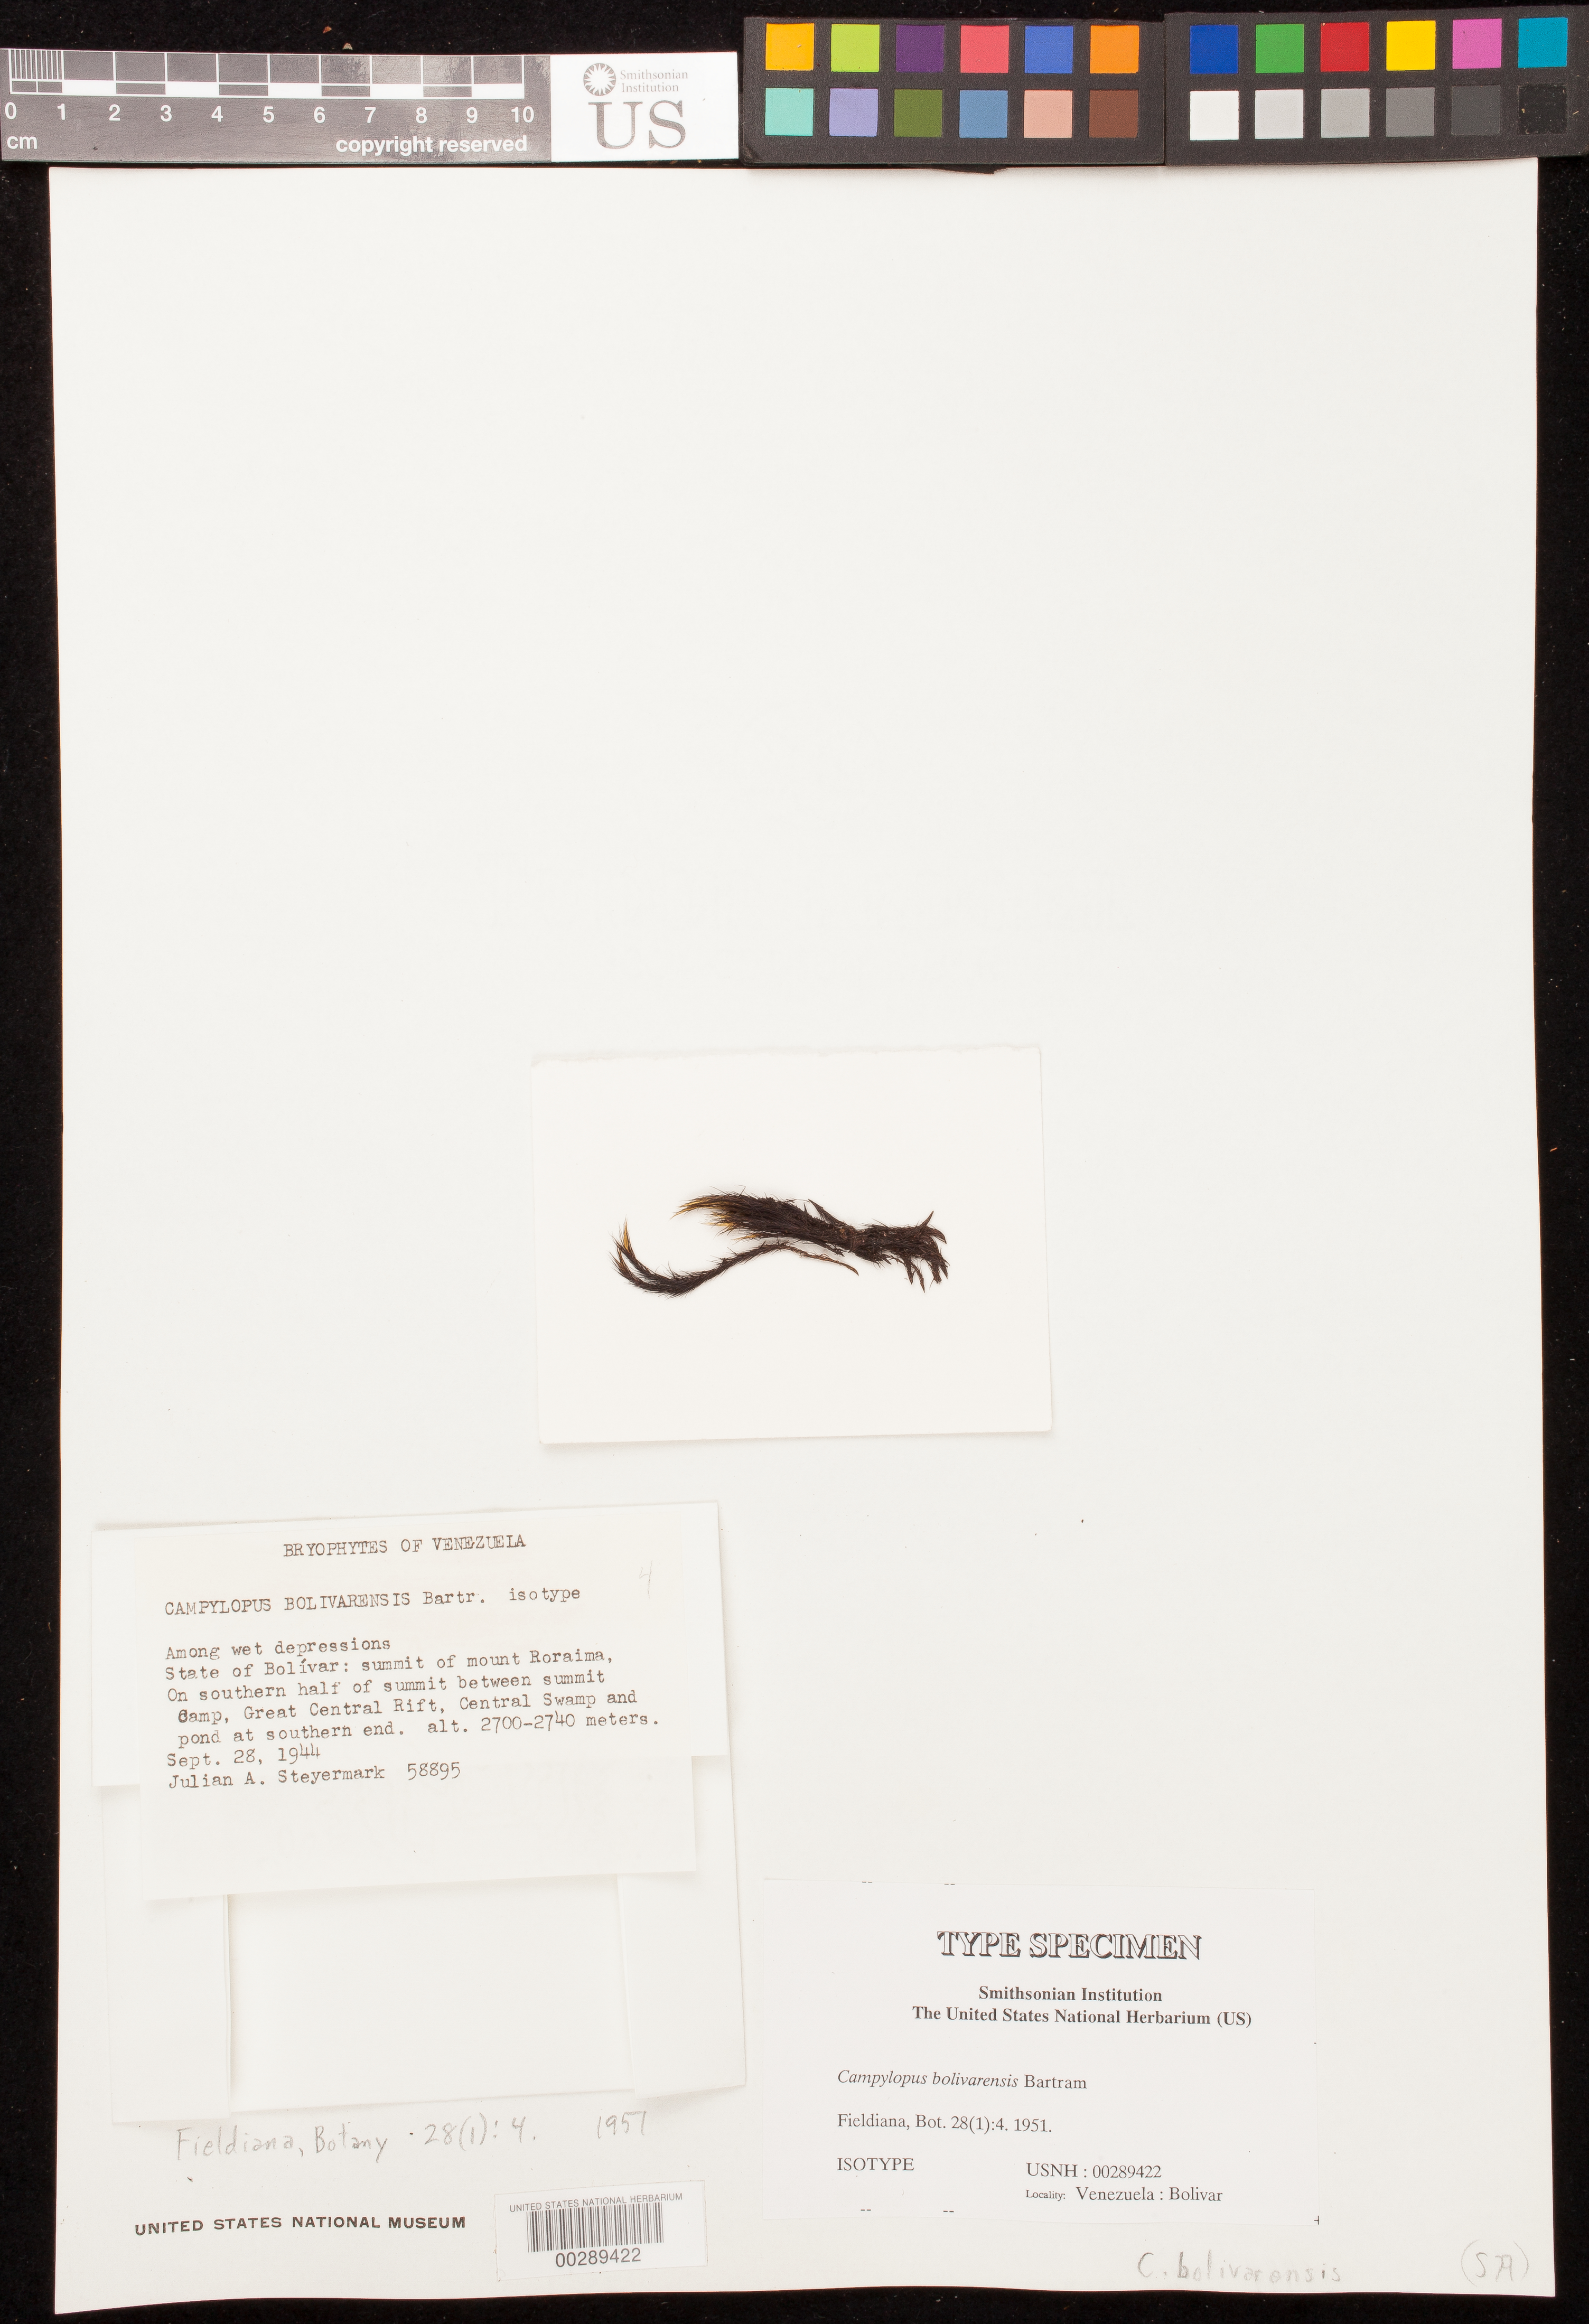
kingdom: Plantae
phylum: Bryophyta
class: Bryopsida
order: Dicranales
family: Leucobryaceae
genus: Campylopus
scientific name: Campylopus bolivarensis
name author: E.B. Bartram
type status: Isotype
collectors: J. Steyermark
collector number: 58895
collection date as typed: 28 Sep 1944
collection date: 1944-09-28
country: Venezuela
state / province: Bolivar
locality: Summit of Mount Roraima, southern half of summit between Summit Camp, Great Central Rift, Central Swamp & pond at S end.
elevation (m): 2700